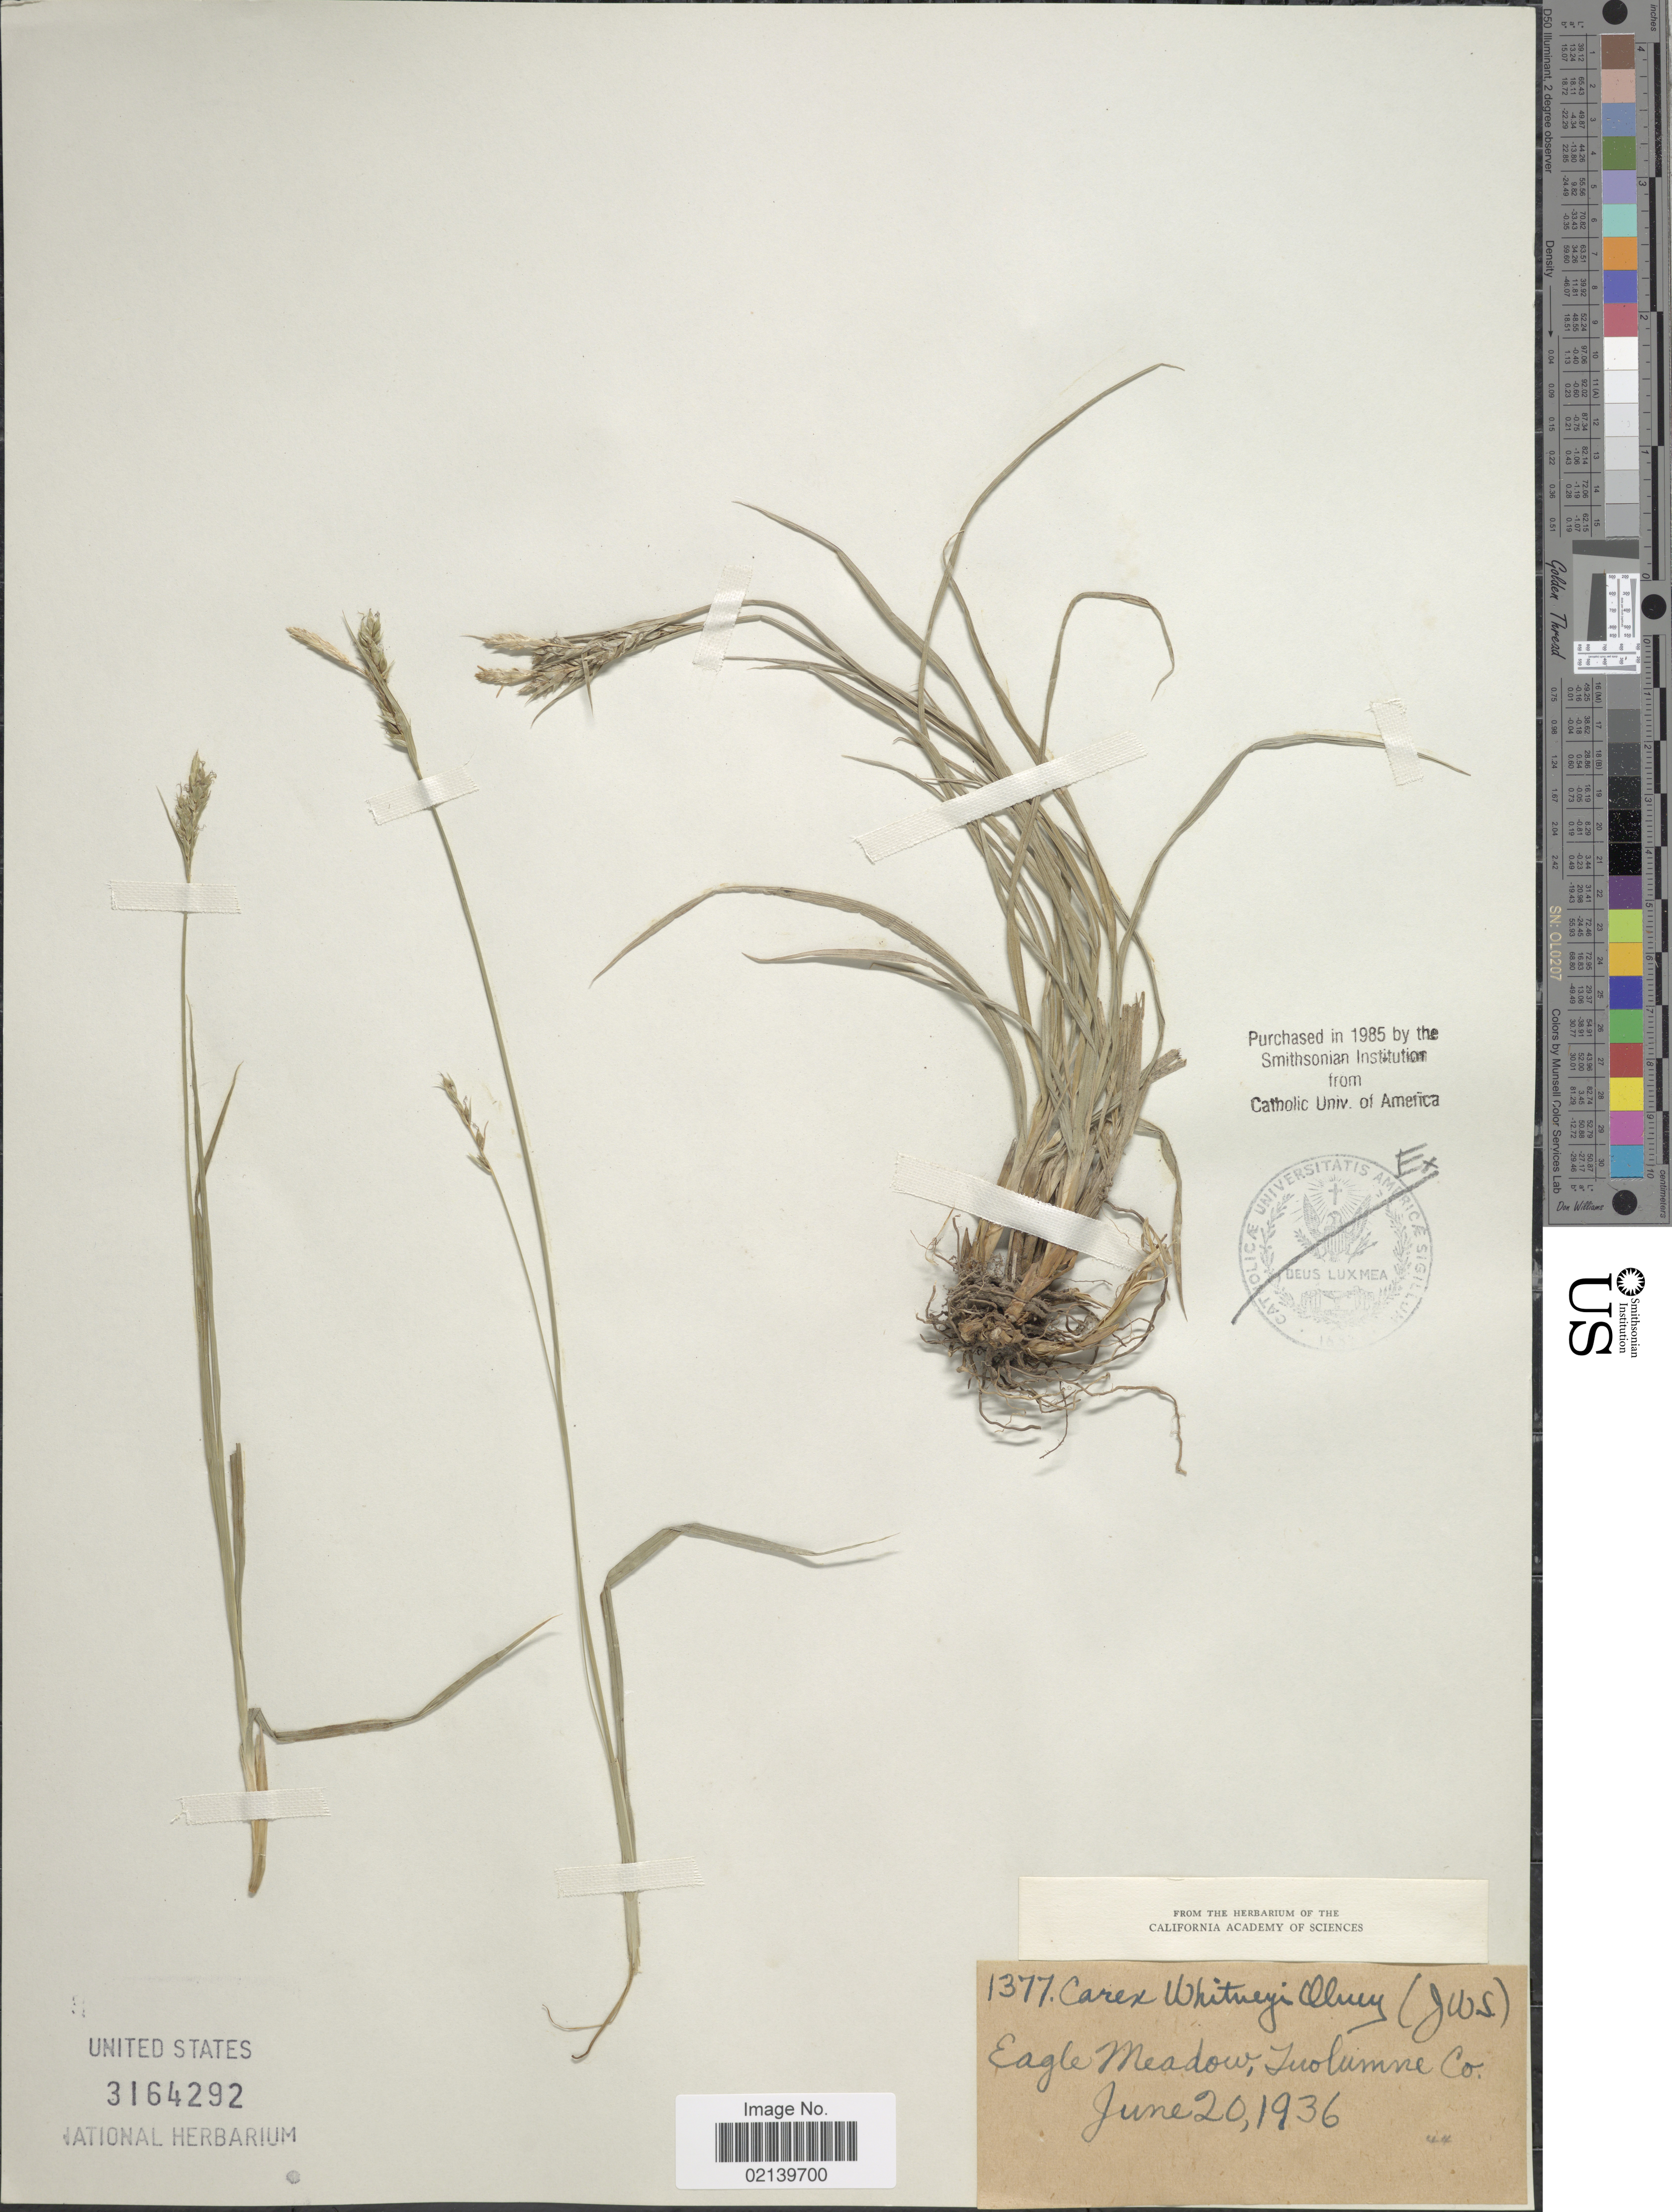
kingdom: Plantae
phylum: Tracheophyta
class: Liliopsida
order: Poales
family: Cyperaceae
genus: Carex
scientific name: Carex whitneyi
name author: Olney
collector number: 1377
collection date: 1936-06-20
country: United States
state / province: California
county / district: Tuolumne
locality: Eagle Meadow, Tuolumne Co.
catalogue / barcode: US 3164292